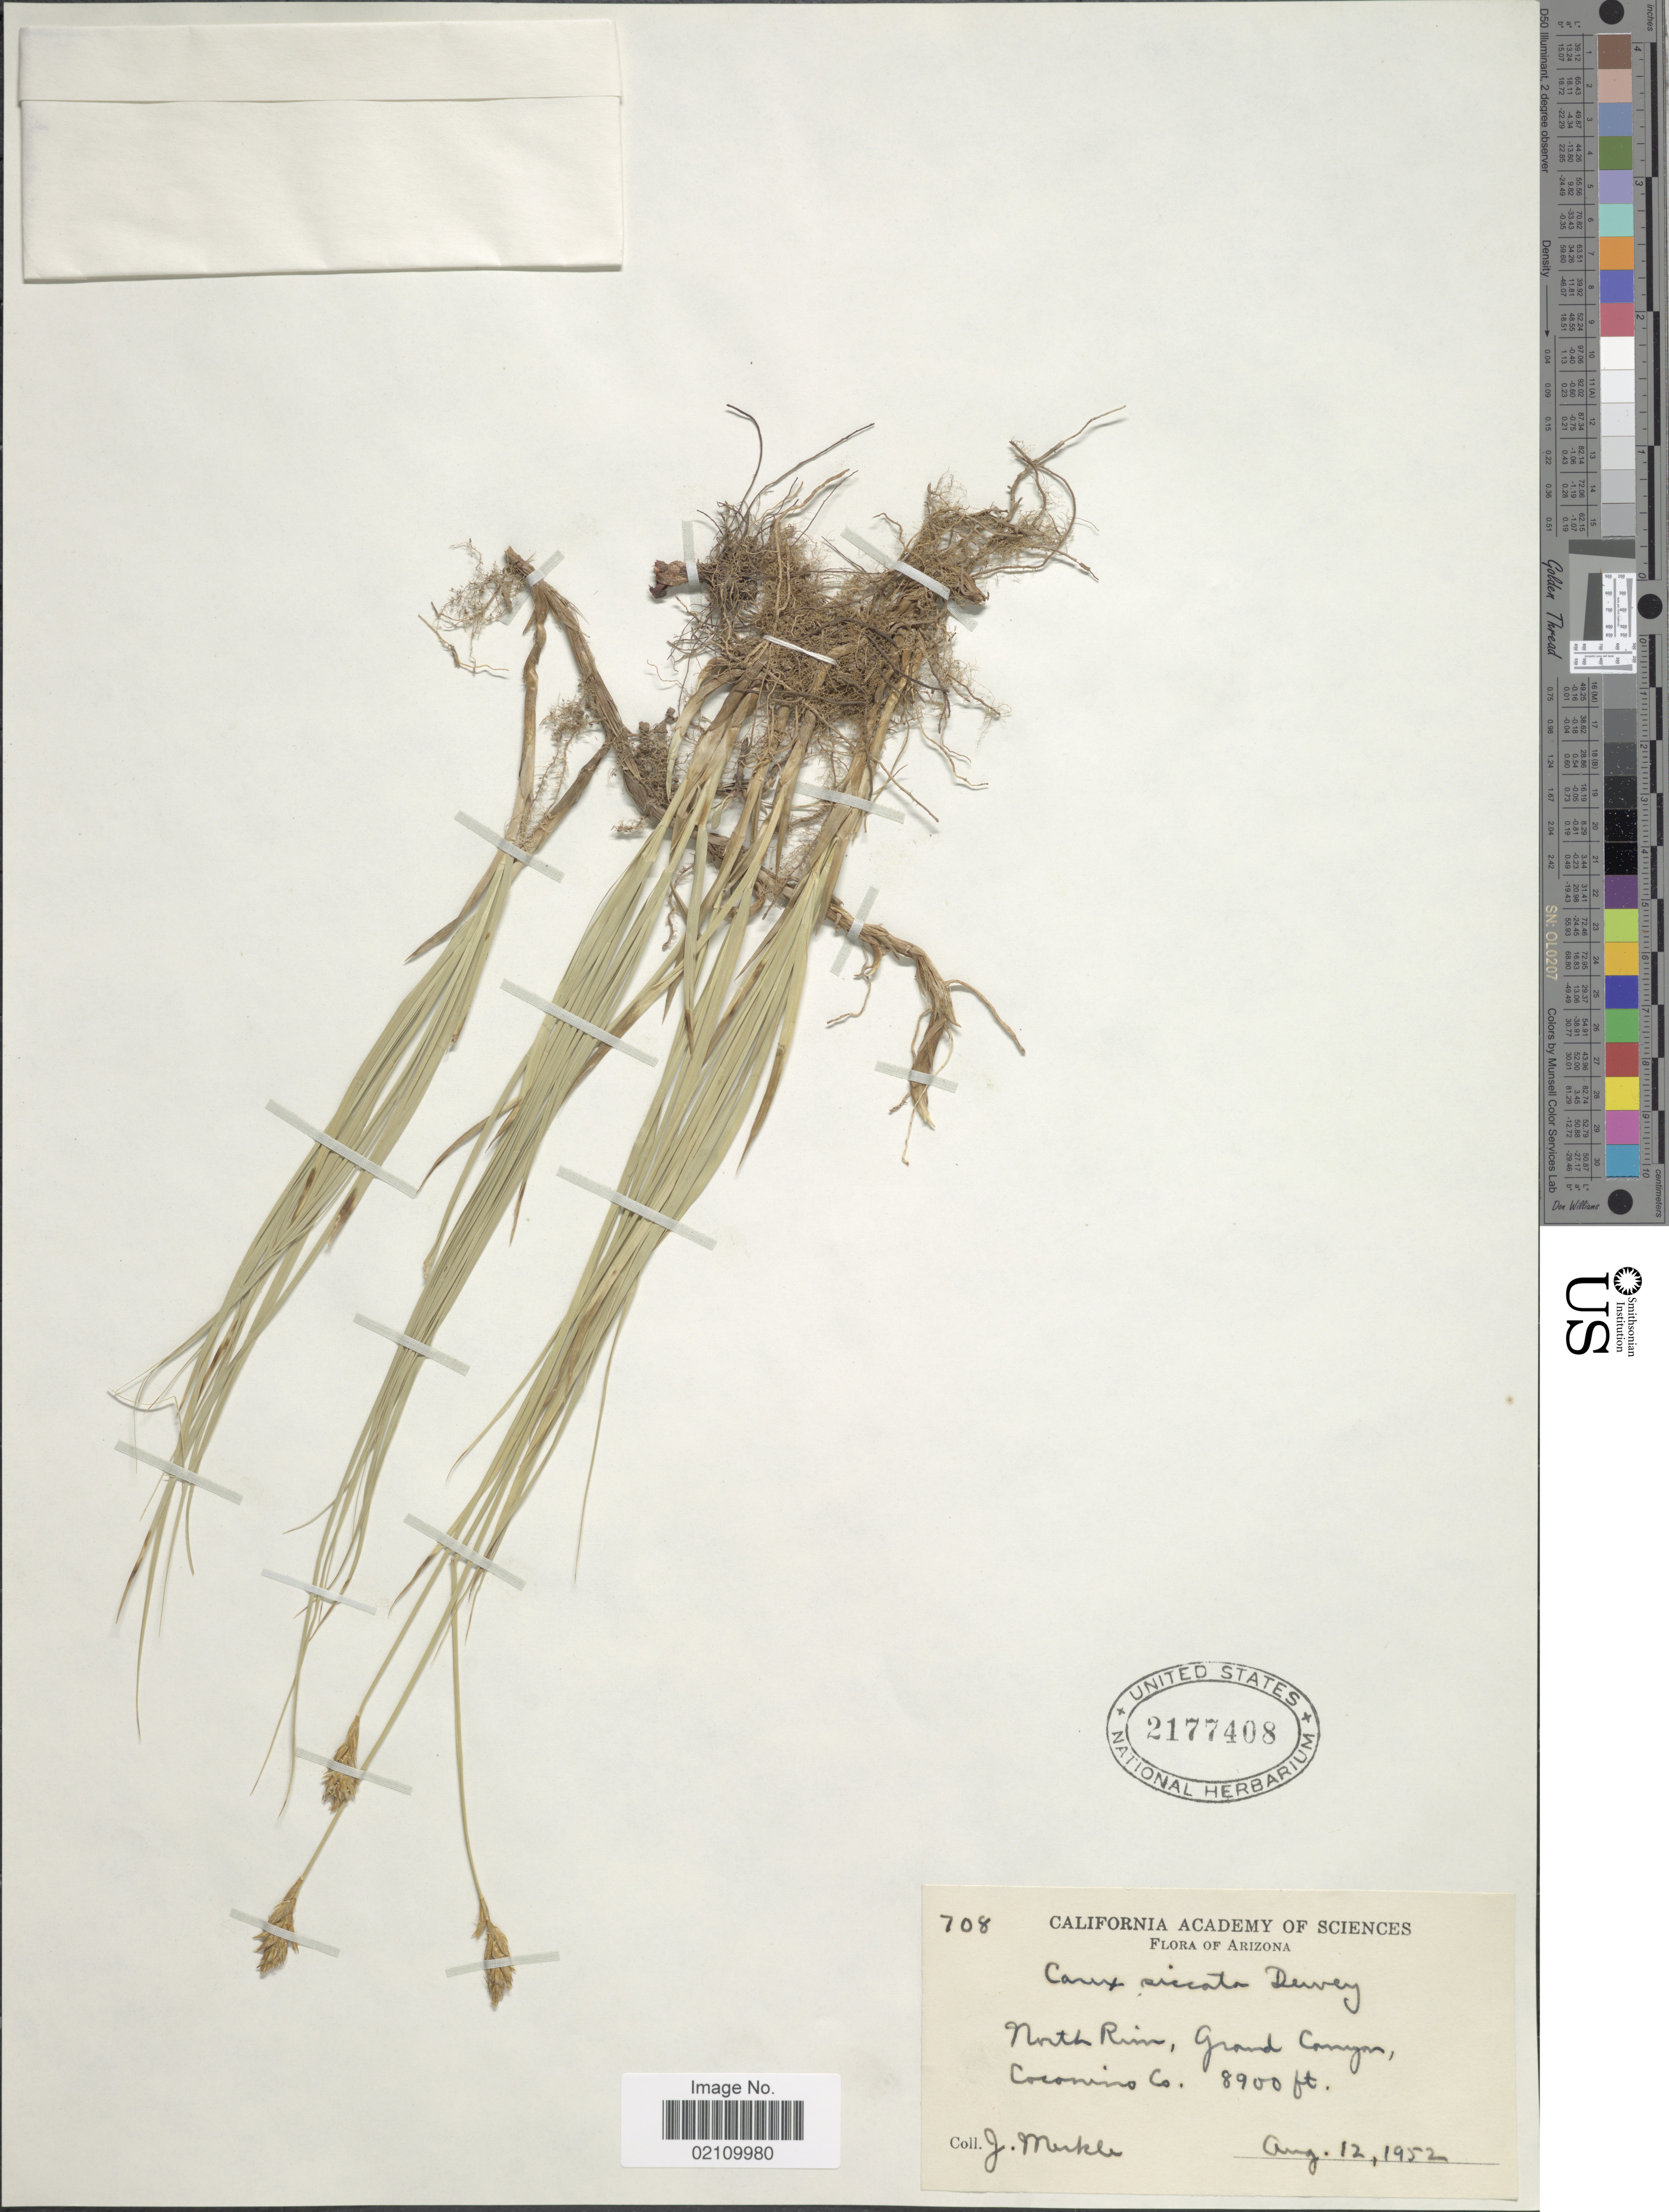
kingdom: Plantae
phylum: Tracheophyta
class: Liliopsida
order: Poales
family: Cyperaceae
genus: Carex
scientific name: Carex siccata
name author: Dewey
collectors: J. Merkle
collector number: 708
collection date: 1952-08-12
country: United States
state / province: Arizona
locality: North River, Grand Canyon, Coconino Co.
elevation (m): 2713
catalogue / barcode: US 2177408